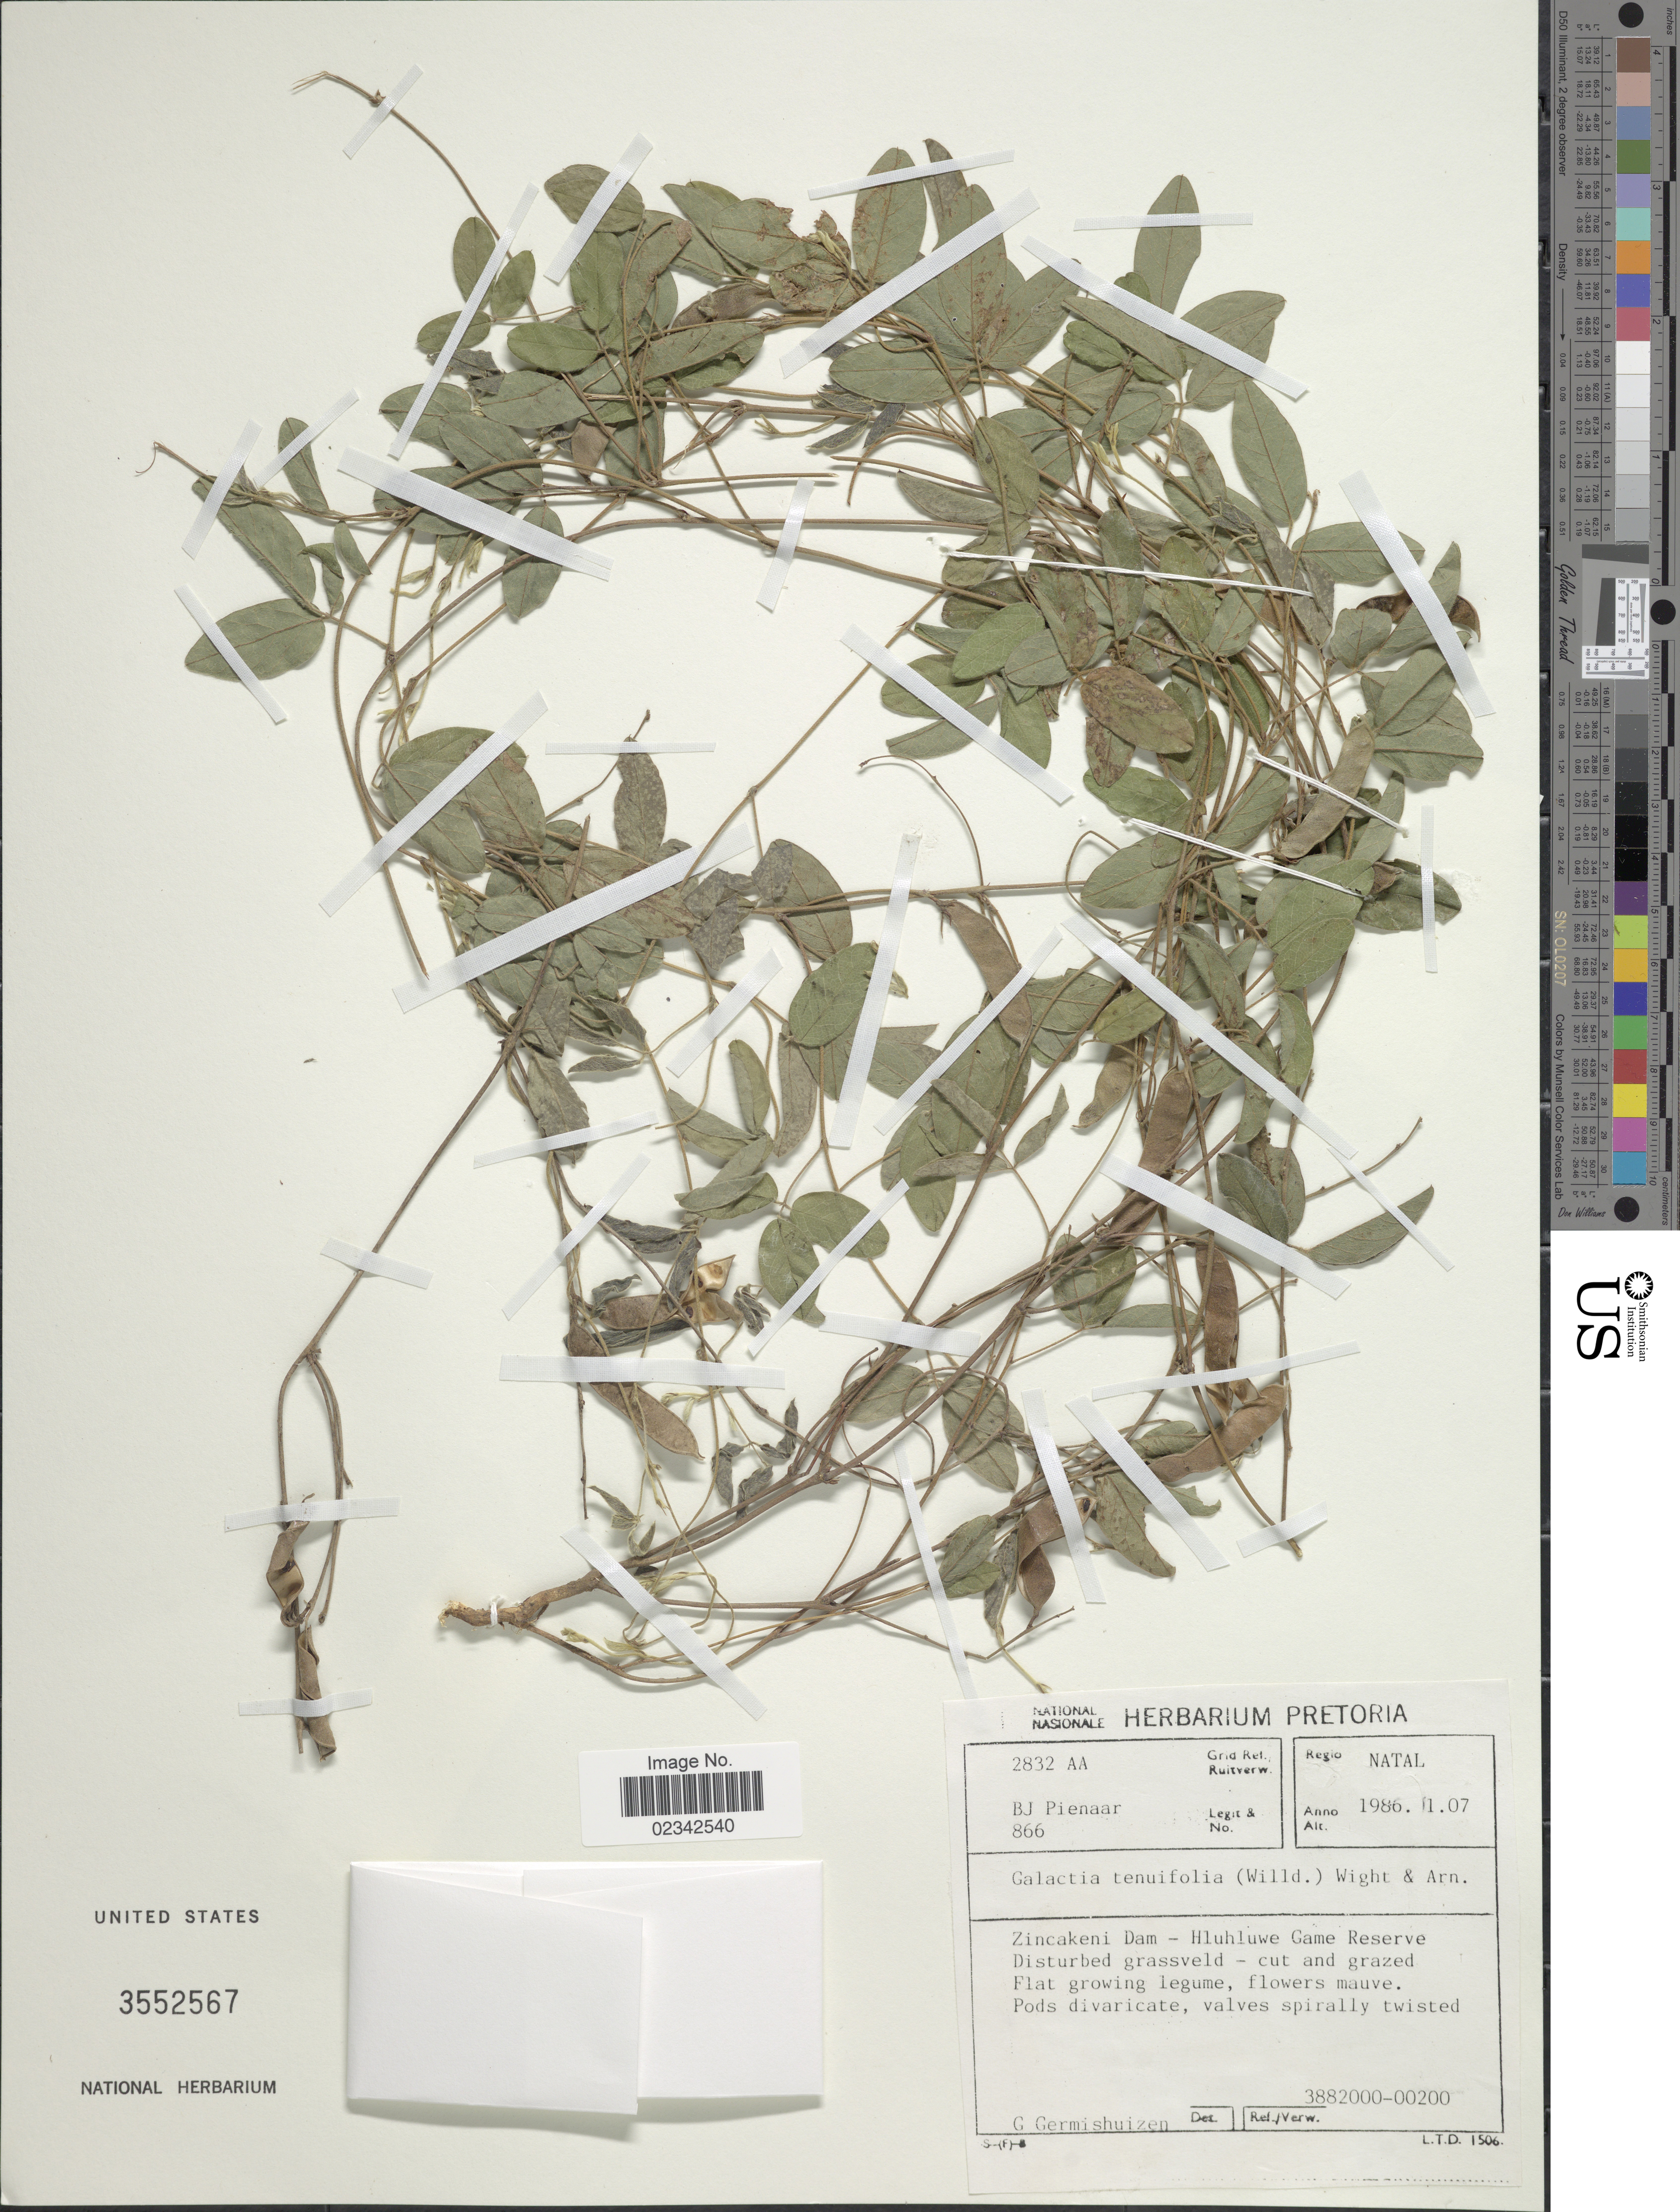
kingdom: Plantae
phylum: Tracheophyta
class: Magnoliopsida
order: Fabales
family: Fabaceae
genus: Galactia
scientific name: Galactia tenuiflora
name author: (J.G. Klein ex Willd.) Wight & Arn.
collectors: B. Pienaar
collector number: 866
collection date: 1986-07-01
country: South Africa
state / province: KwaZulu-Natal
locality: Regio Natal, Zincakeni Dam- Hluluwe Game Reserve Disturbed grassveld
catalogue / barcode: US 3552567